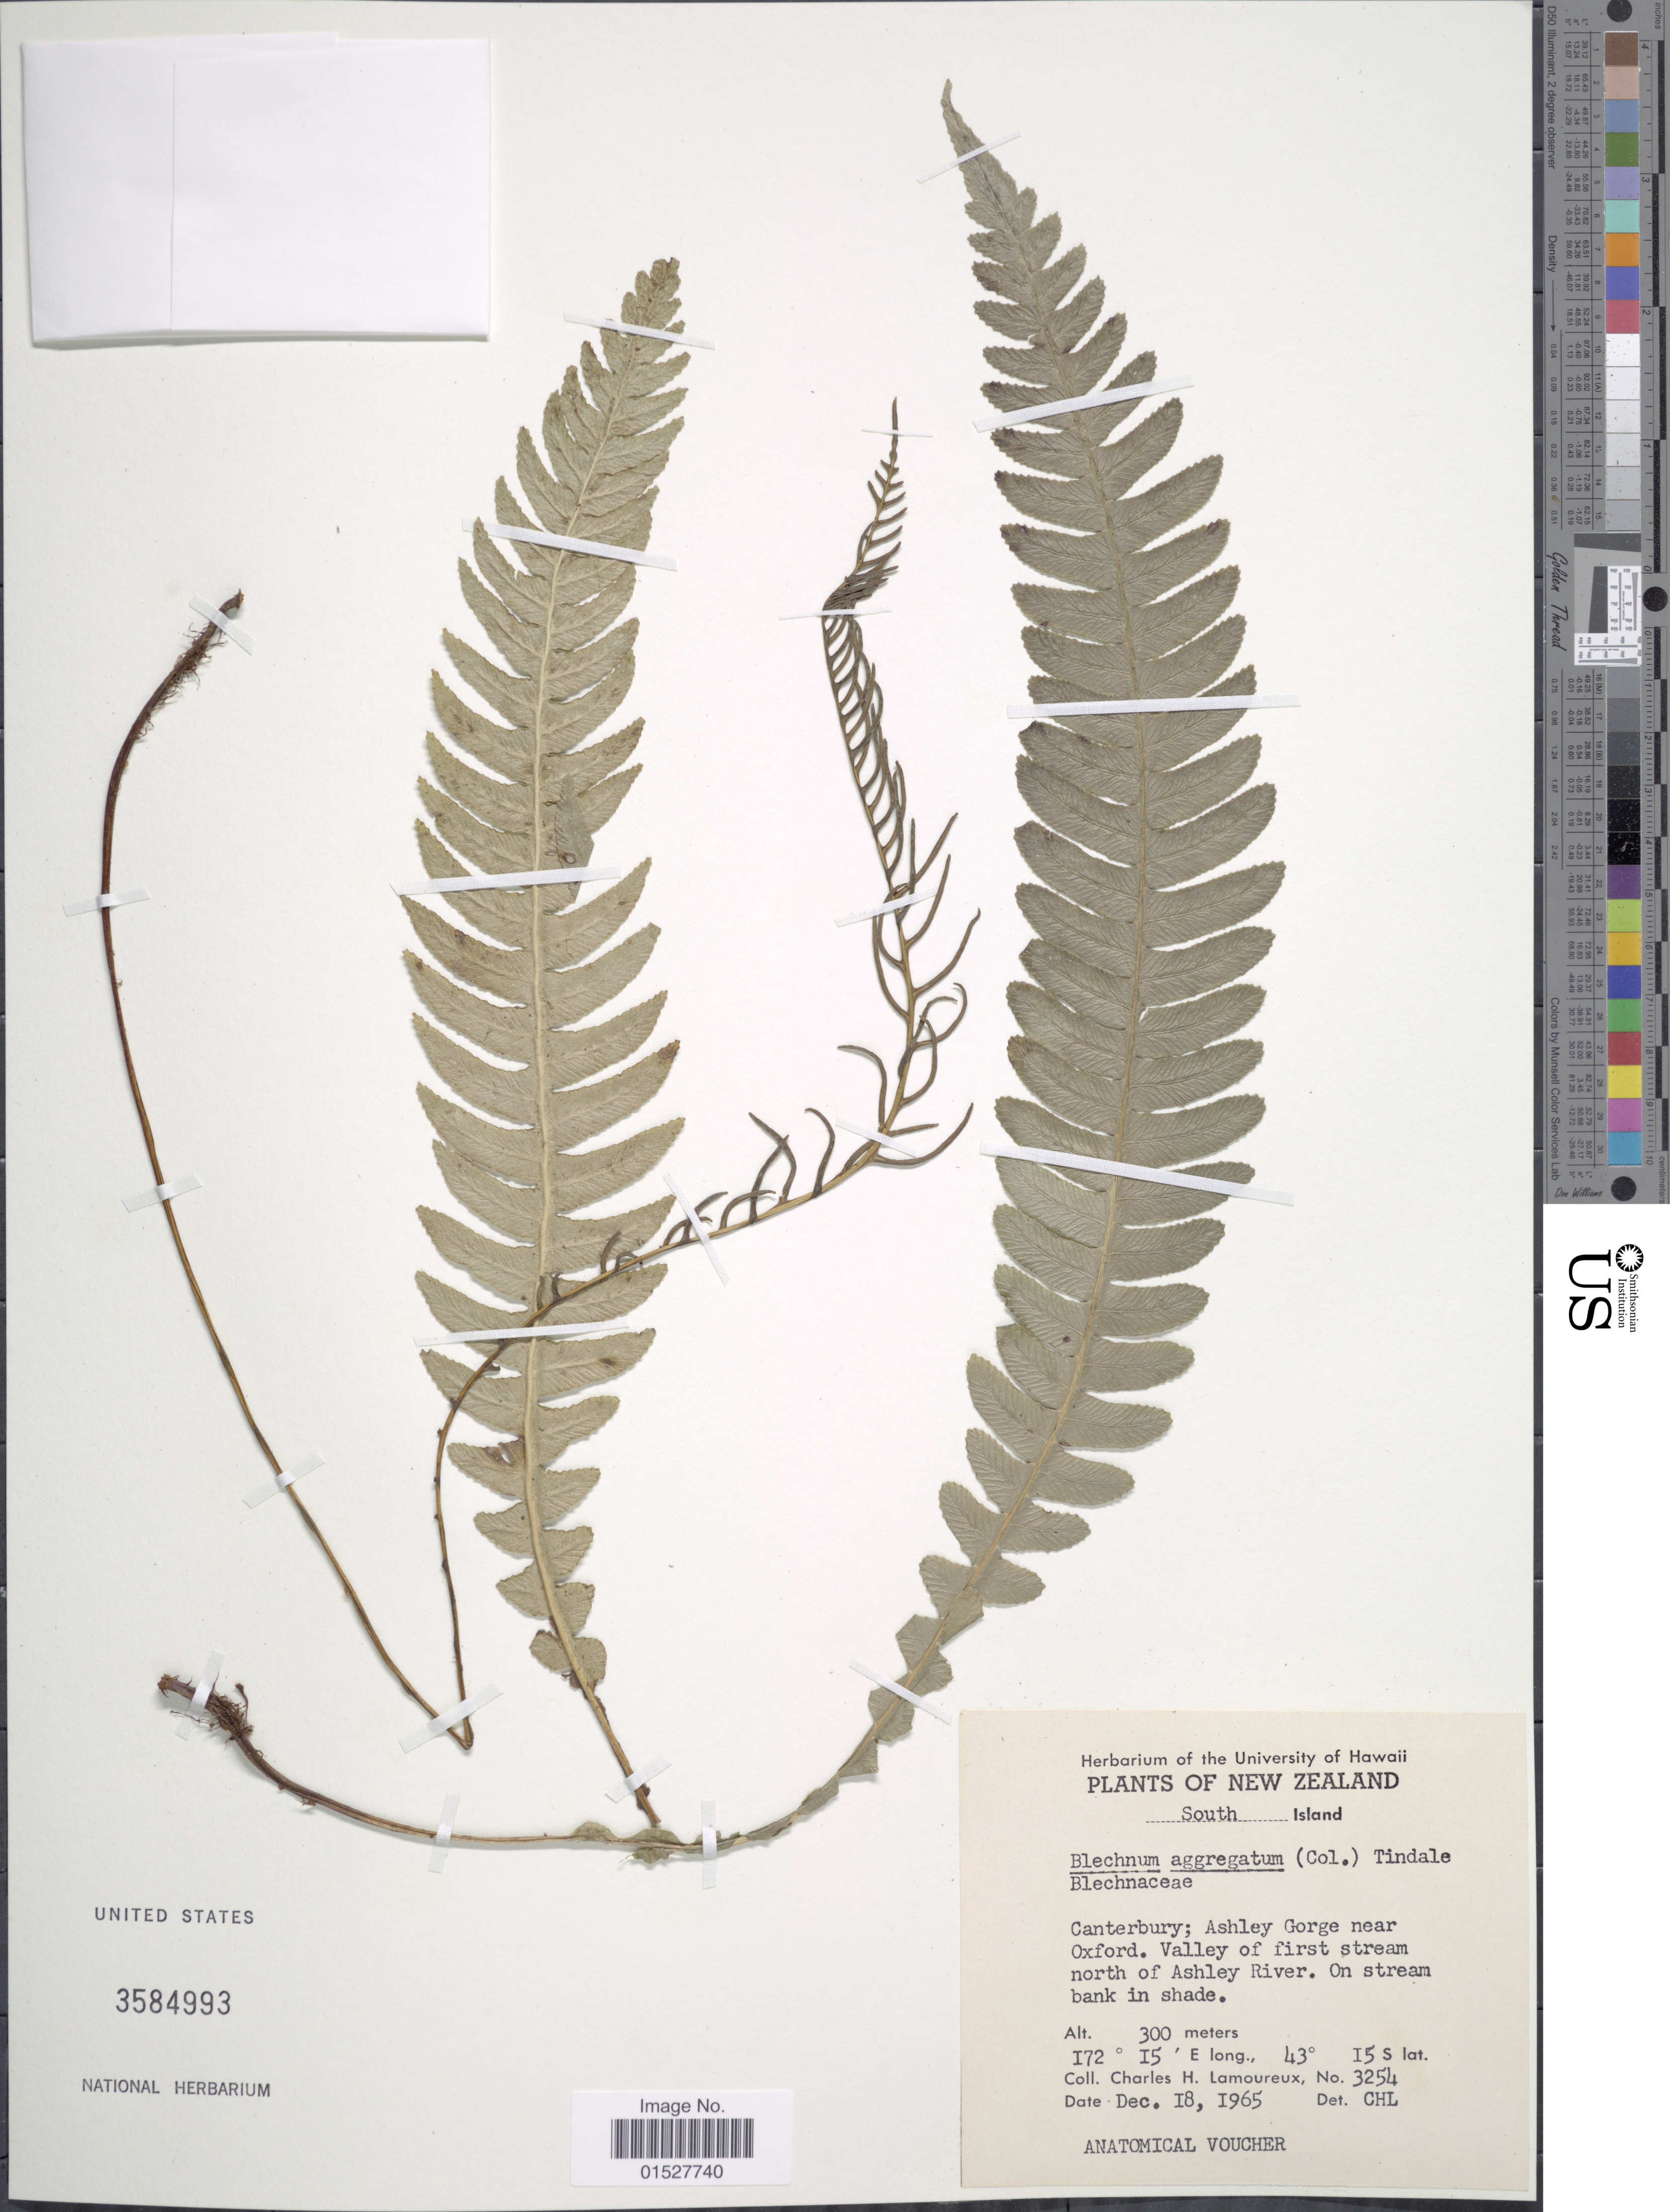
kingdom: Plantae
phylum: Tracheophyta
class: Polypodiopsida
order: Polypodiales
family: Blechnaceae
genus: Blechnum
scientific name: Blechnum aggregatum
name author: (Colenso) Tindale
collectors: C. H. Lamoureux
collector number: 3254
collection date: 1965-12-18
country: New Zealand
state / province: Canterbury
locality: South Island. Ashley Gorge near Oxford. Valley of first stream north of Ashley River.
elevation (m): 300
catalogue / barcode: US 3584993